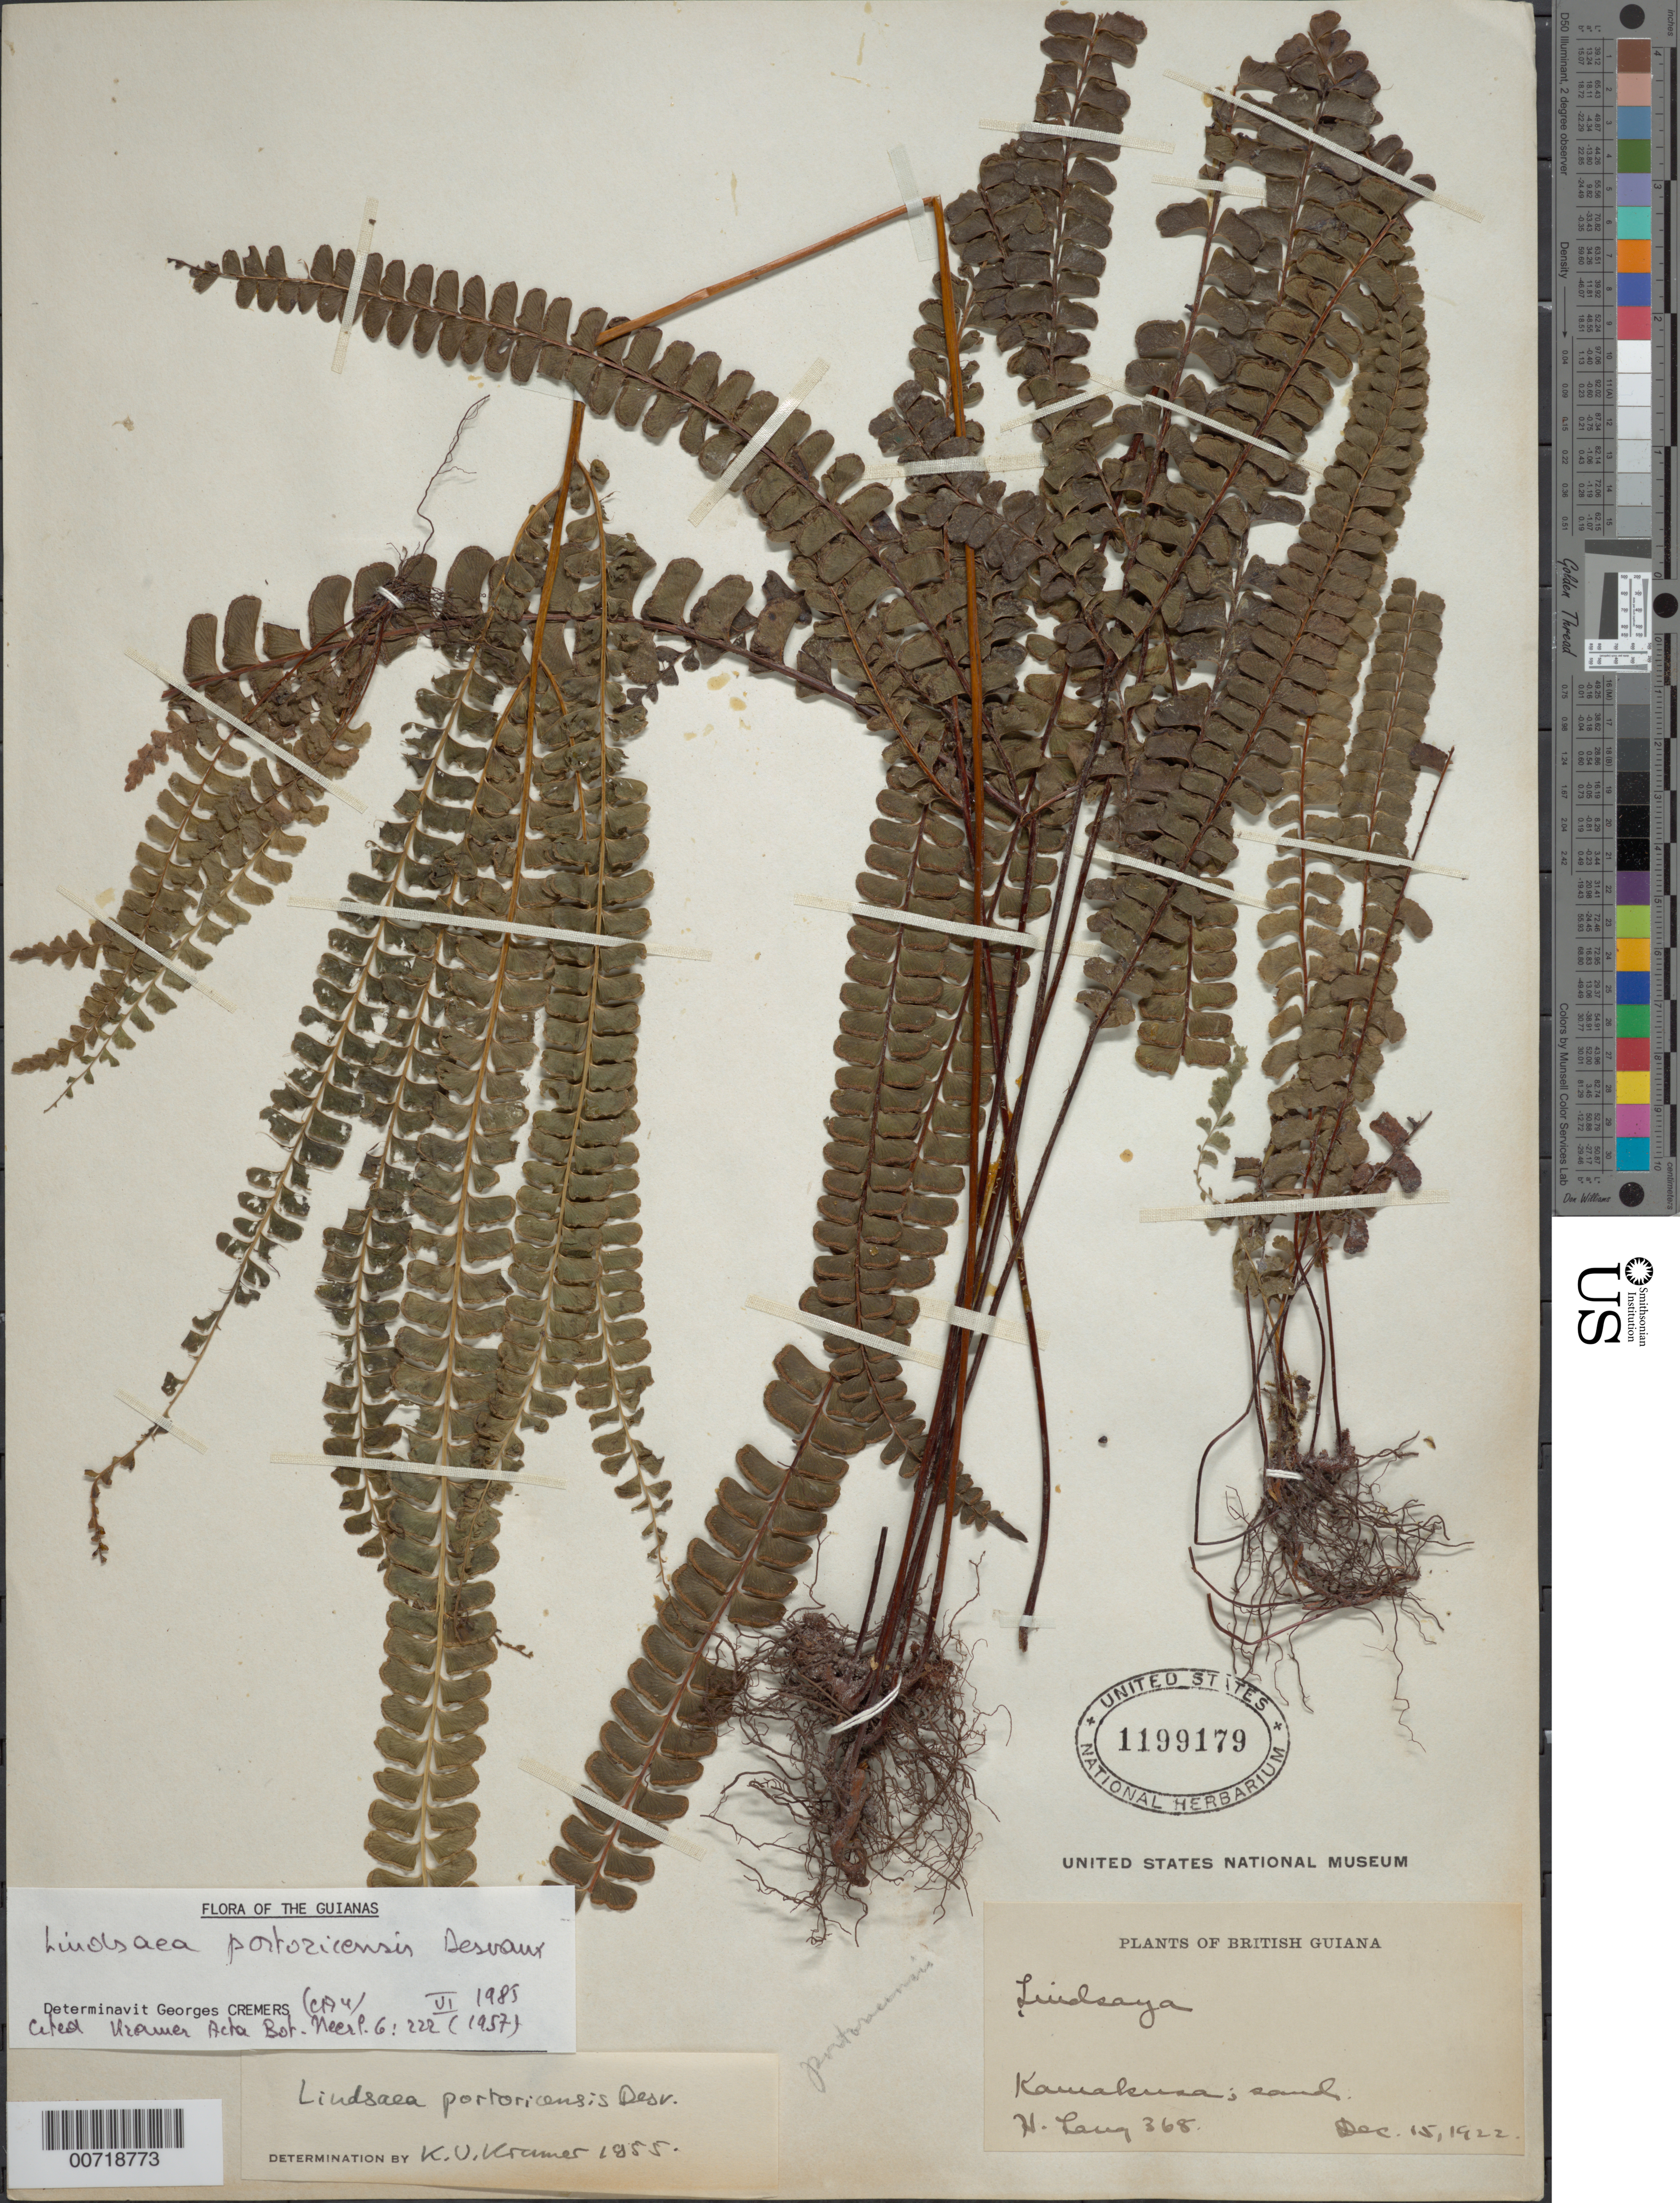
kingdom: Plantae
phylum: Tracheophyta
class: Polypodiopsida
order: Polypodiales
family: Lindsaeaceae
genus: Lindsaea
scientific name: Lindsaea portoricensis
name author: Desv.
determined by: Cremers, Georges A.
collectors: H. Lang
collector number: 365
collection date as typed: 15-Dec-22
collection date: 1922-12-15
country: Guyana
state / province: Cuyuni-Mazaruni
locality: Kamakusa, Upper Mazaruni R.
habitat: Sand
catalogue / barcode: US 1199179